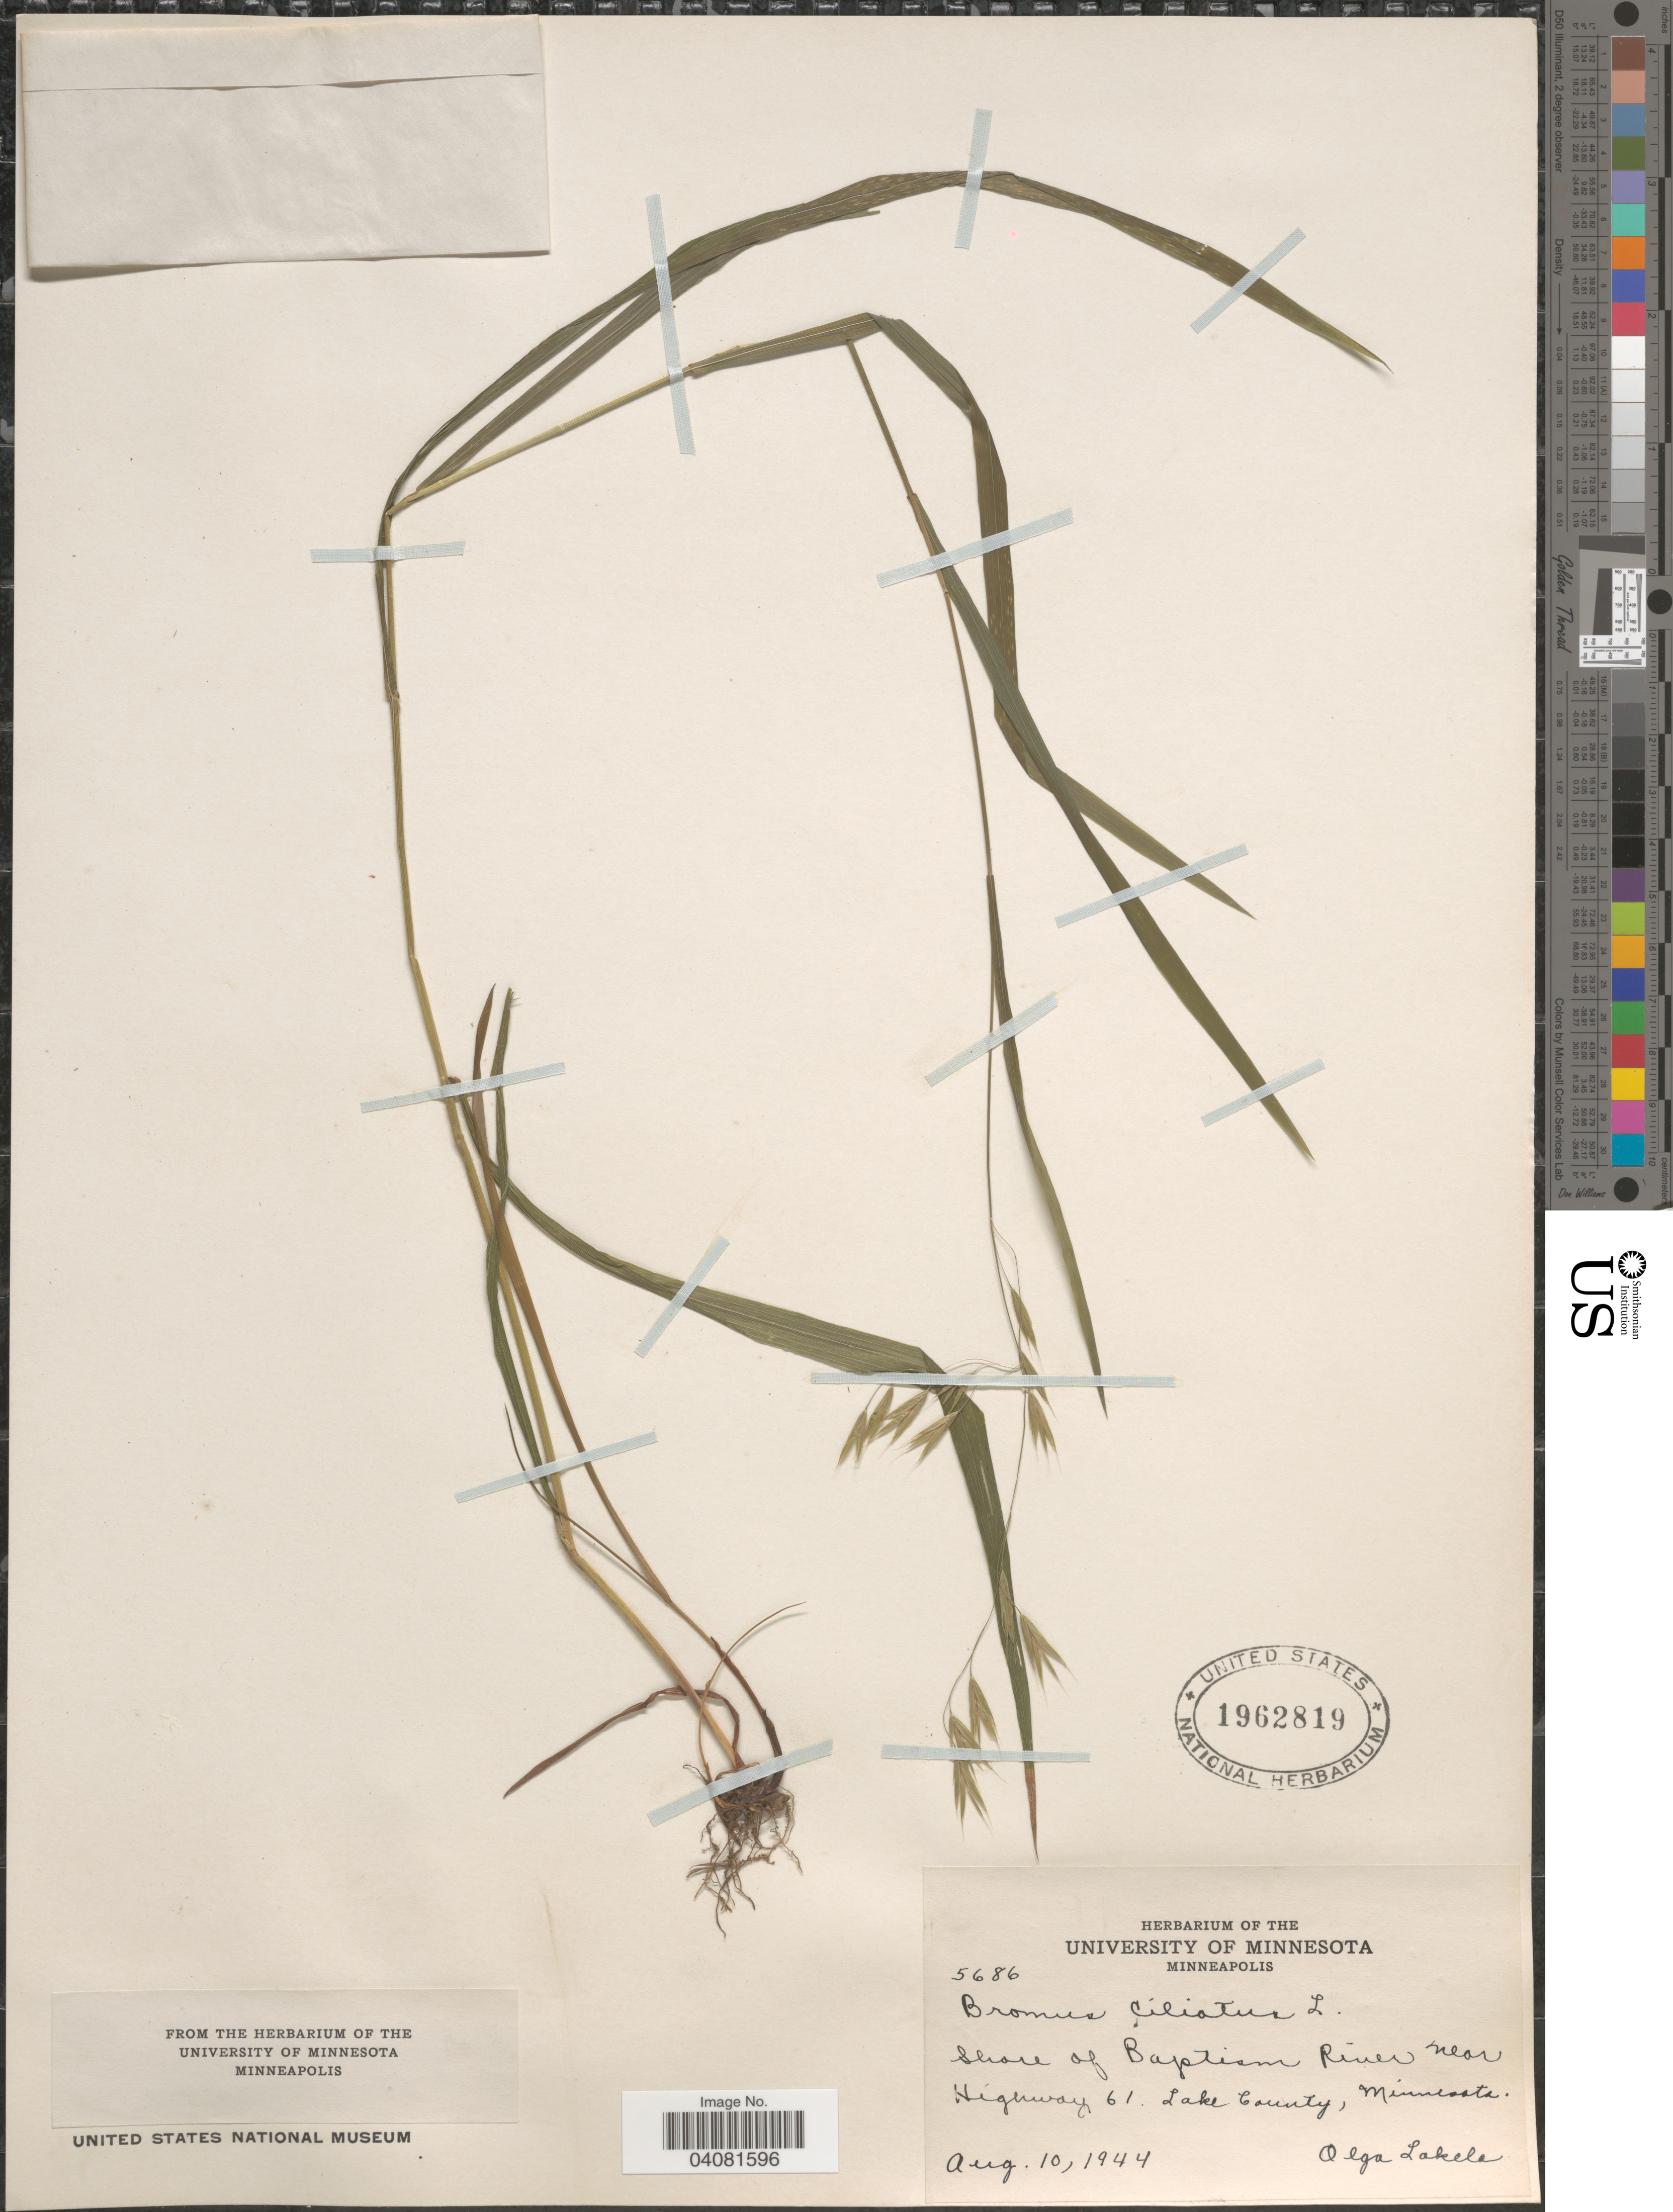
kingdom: Plantae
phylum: Tracheophyta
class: Liliopsida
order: Poales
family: Poaceae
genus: Bromus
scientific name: Bromus ciliatus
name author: L.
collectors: O. K. Lakela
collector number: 5686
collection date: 1944-08-10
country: United States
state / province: Minnesota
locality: Minneapolis. Shore of Baptism river near Highway 61. Lake County.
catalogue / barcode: US 1962819